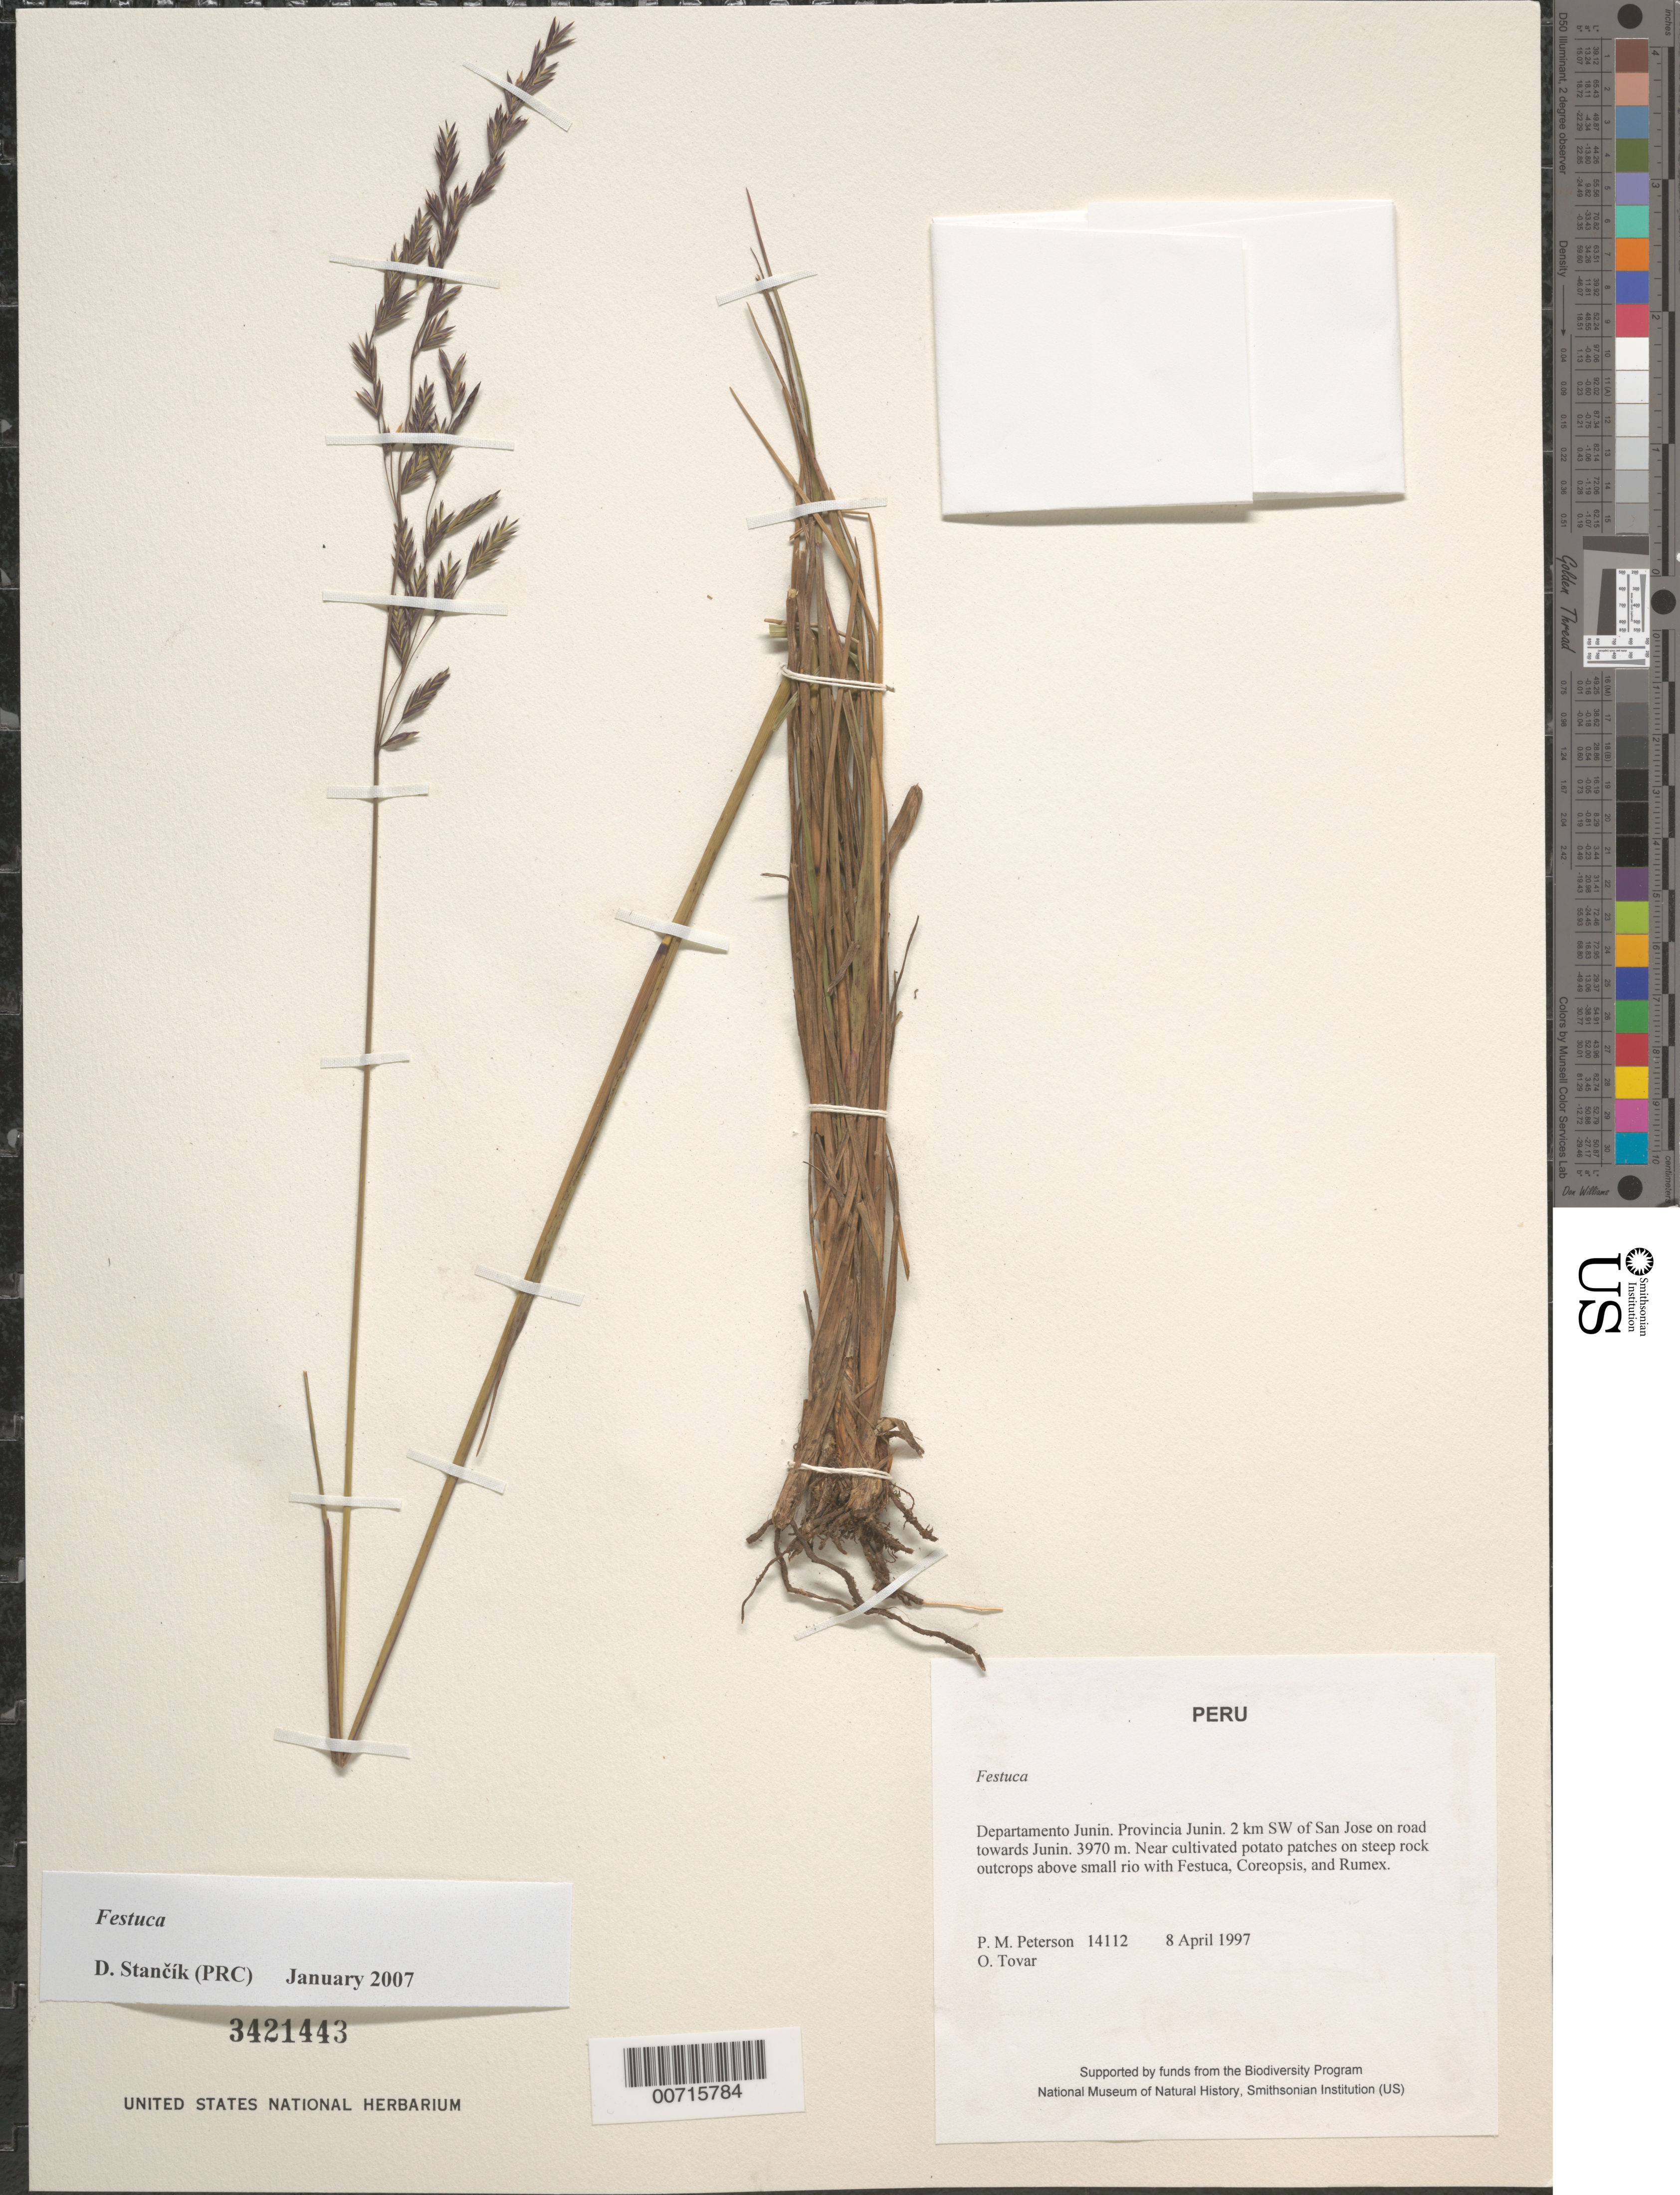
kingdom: Plantae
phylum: Tracheophyta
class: Liliopsida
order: Poales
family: Poaceae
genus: Festuca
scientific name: Festuca sp.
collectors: P. M. Peterson & Ó. Tovar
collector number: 14112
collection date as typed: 08 Apr 1997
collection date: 1997-04-08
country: Peru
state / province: Junín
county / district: Junín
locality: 2 km SW of San Jose on road towards Junin.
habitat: Near cultivated potato patches on steep rock outcrops above small rio with Festuca, Coreopsis, and Rumex.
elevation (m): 3970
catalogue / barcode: US 3421443